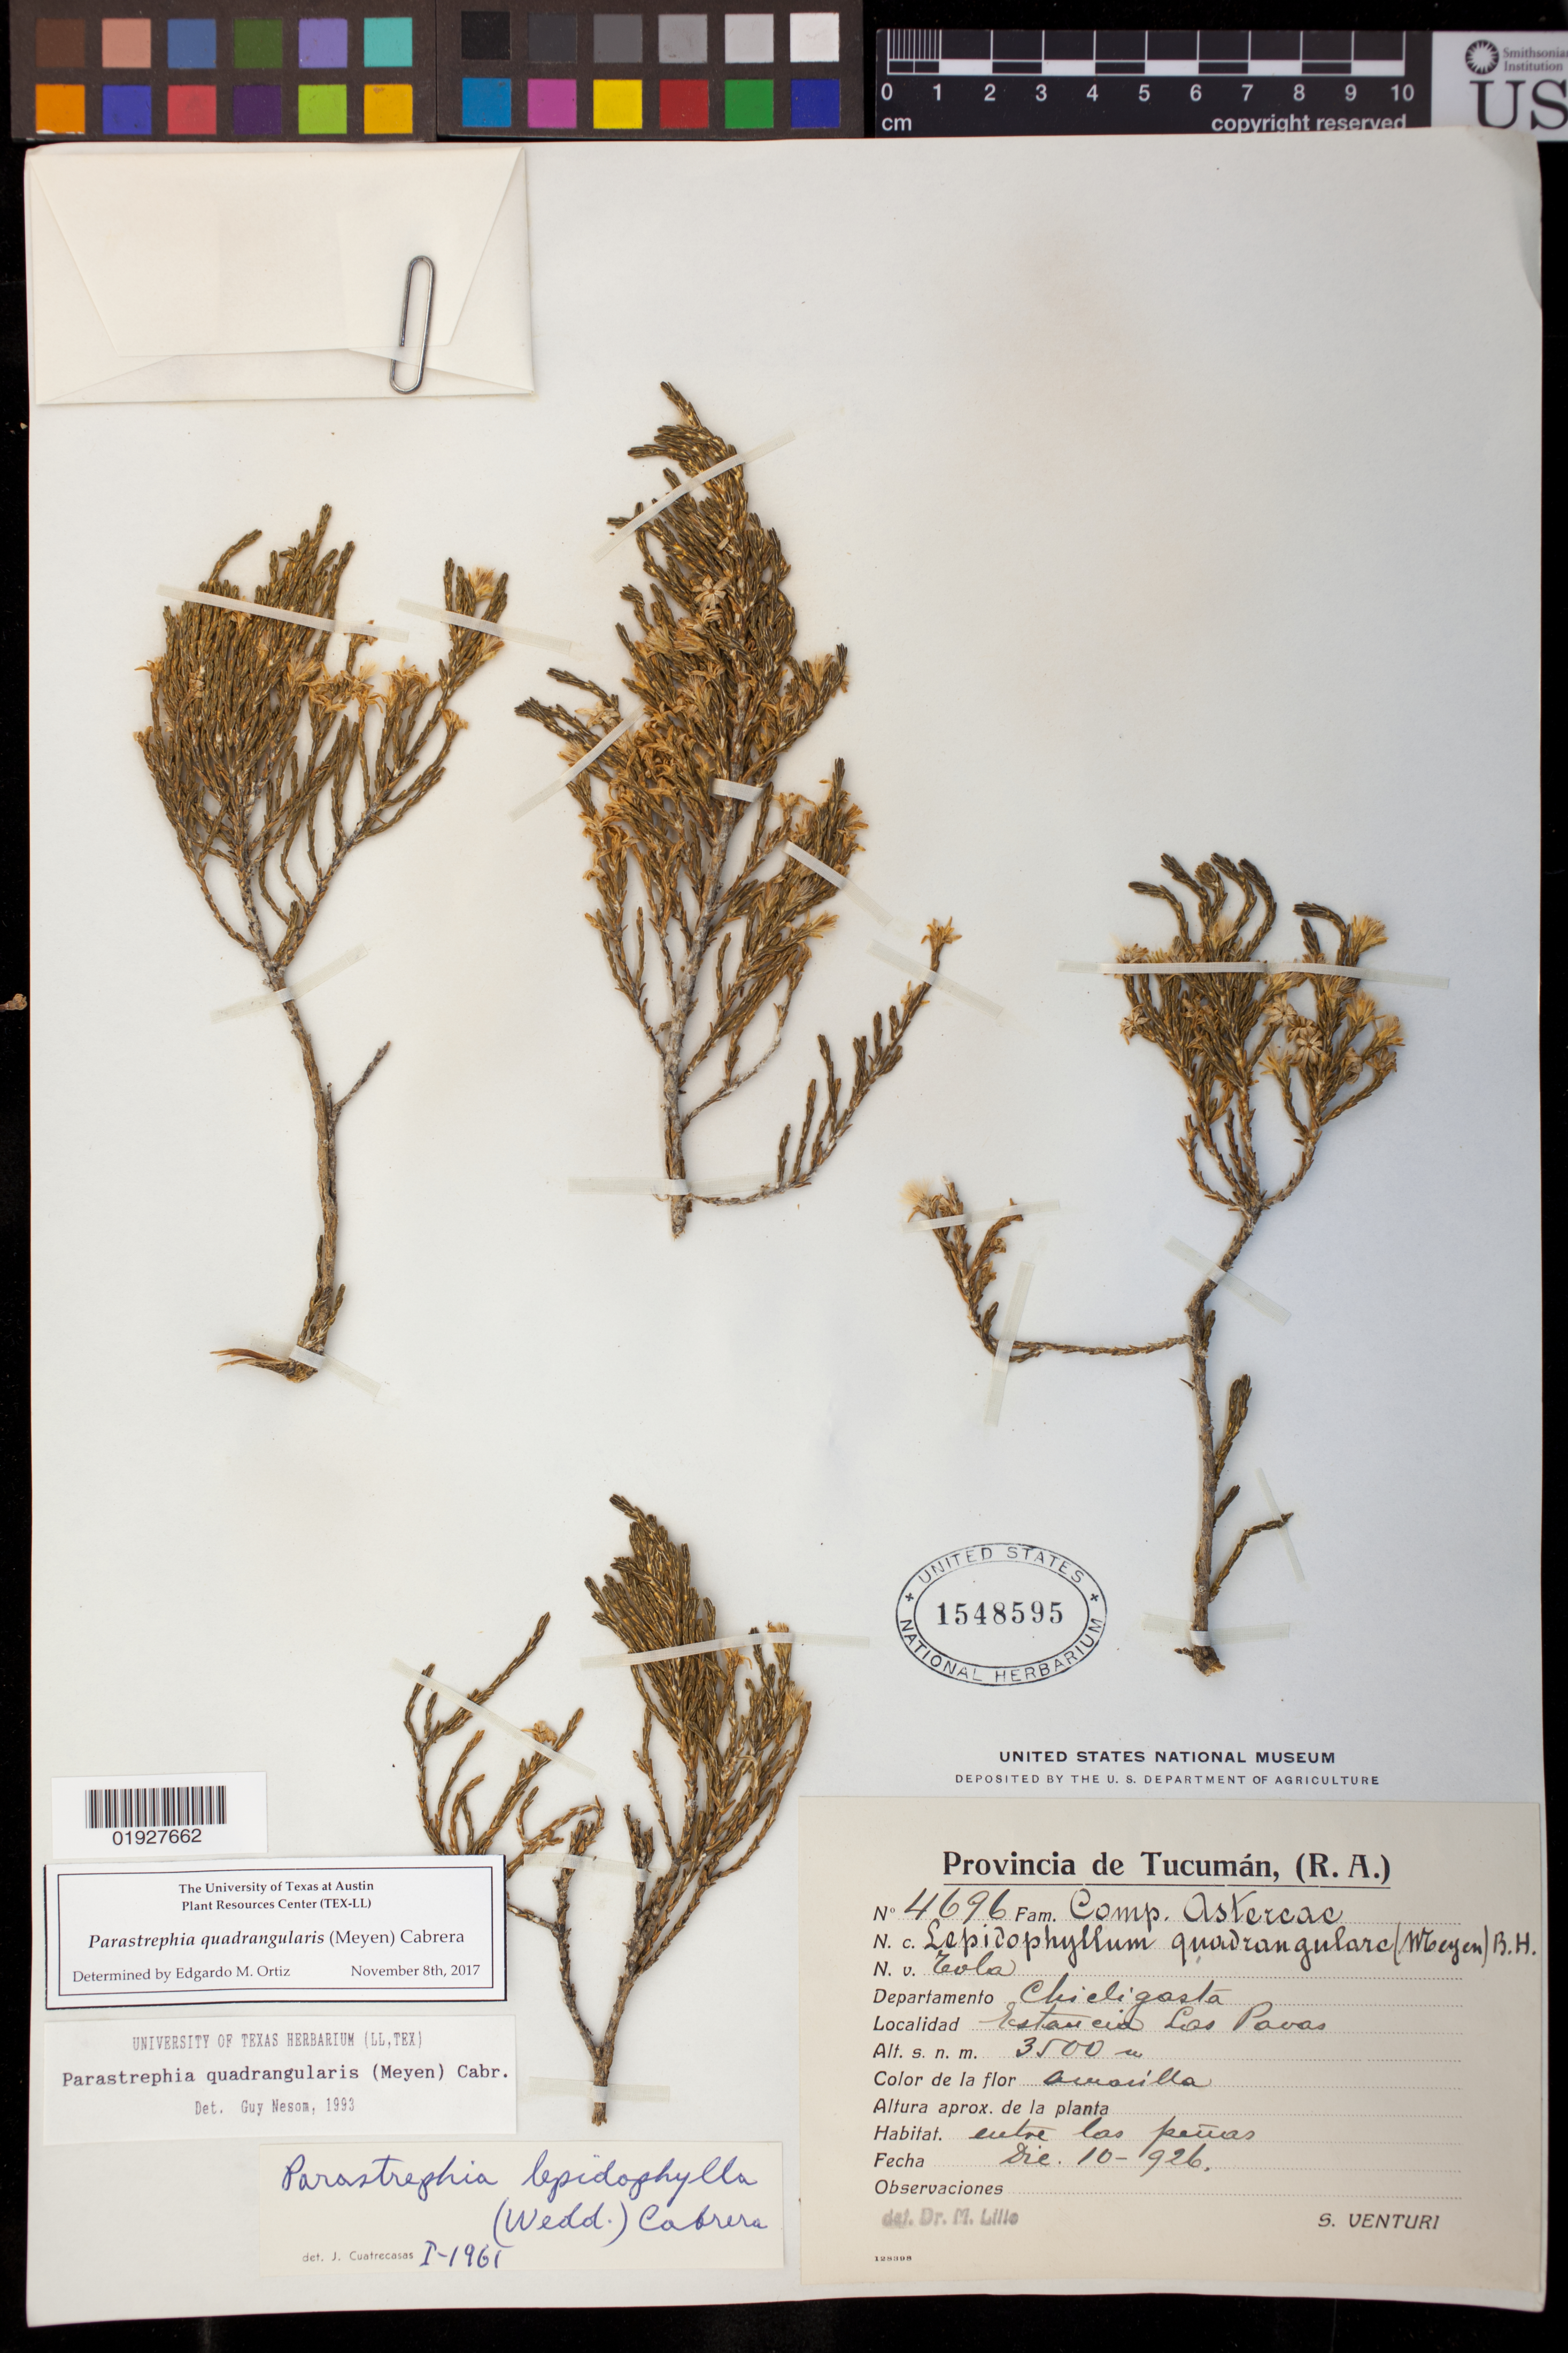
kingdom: Plantae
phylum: Tracheophyta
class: Magnoliopsida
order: Asterales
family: Asteraceae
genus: Parastrephia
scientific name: Parastrephia quadrangularis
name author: (Meyen) Cabrera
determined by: Ortiz, E. M.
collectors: S. Venturi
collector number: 4696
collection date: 1926-12-10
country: Argentina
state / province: Tucuman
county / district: Chicligasta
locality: Estancia Las Pavas.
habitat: Entre las pettias[sp?]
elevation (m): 3300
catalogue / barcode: US 1548595